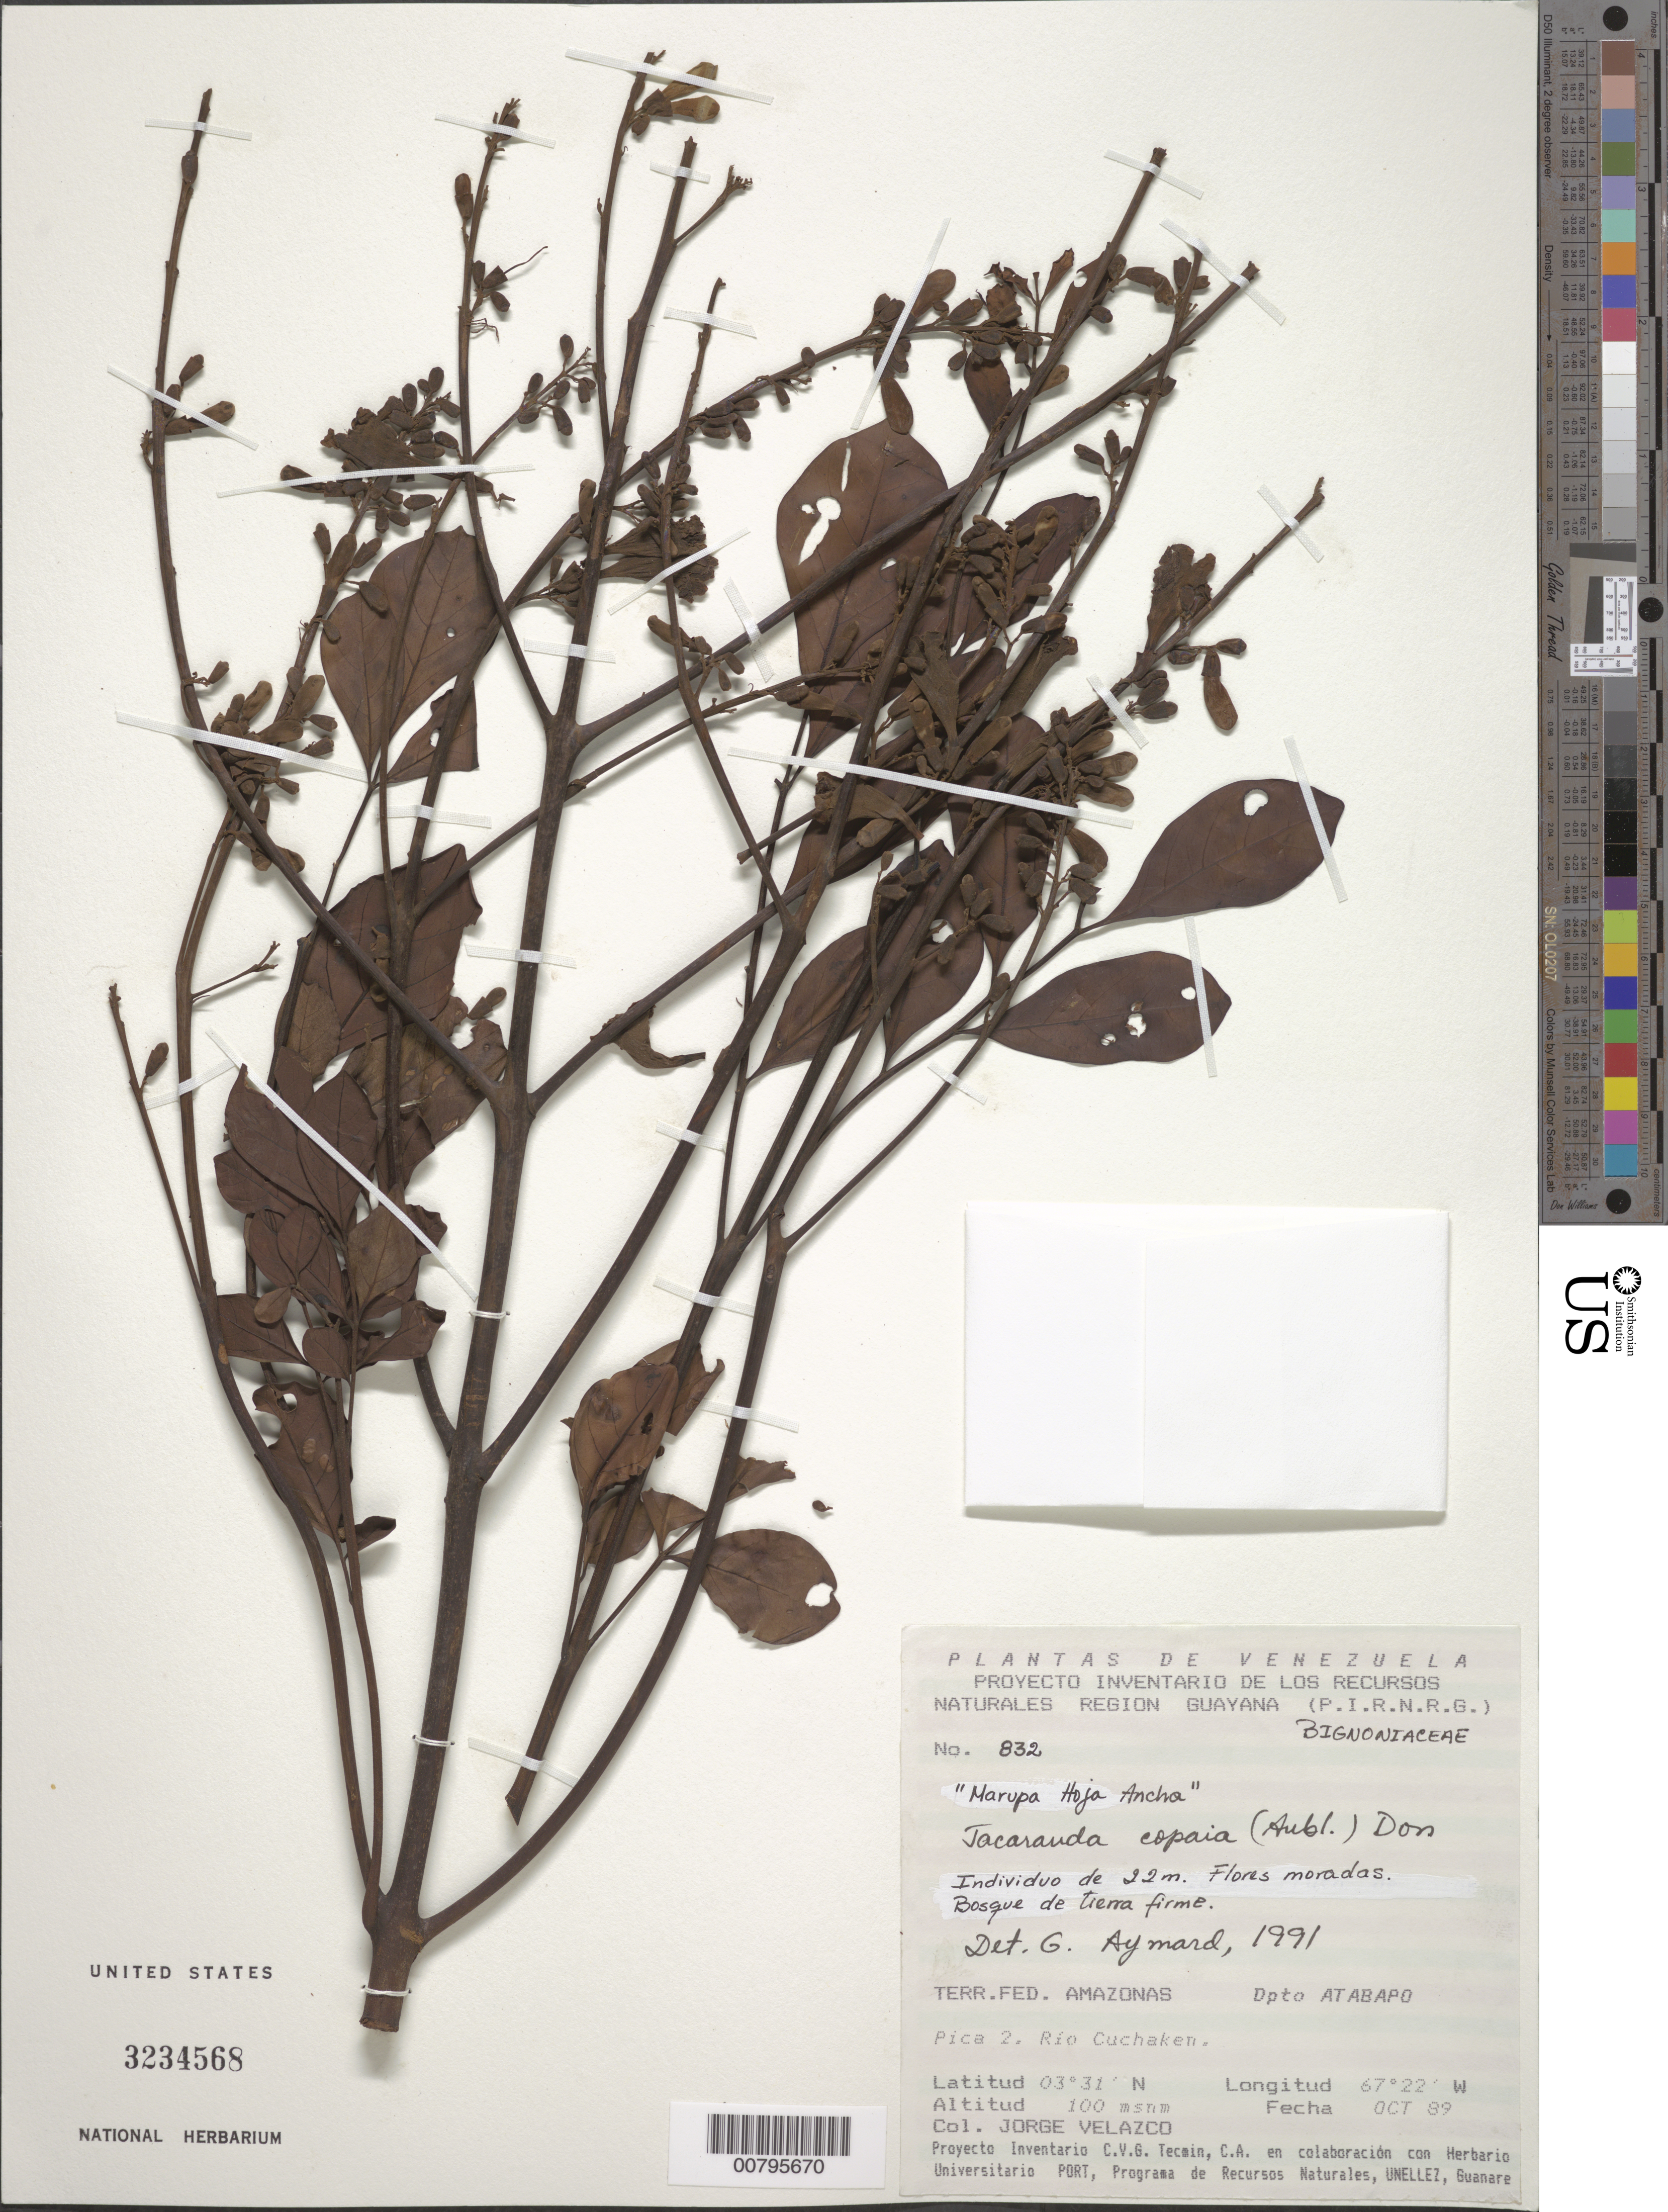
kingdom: Plantae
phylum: Tracheophyta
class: Magnoliopsida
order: Lamiales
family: Bignoniaceae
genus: Jacaranda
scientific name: Jacaranda copaia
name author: (Aubl.) D. Don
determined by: Aymard C., G. A., (PORT), Univ. Nac. Exp. de los Llanos Ezequiel Zamora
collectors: J. Velazco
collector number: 832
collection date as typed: Oct-89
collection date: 1989-10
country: Venezuela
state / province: Amazonas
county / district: Atabapo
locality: Pica 2, Río Cuchaken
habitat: Bosque de tierra firme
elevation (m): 100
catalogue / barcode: US 3234568